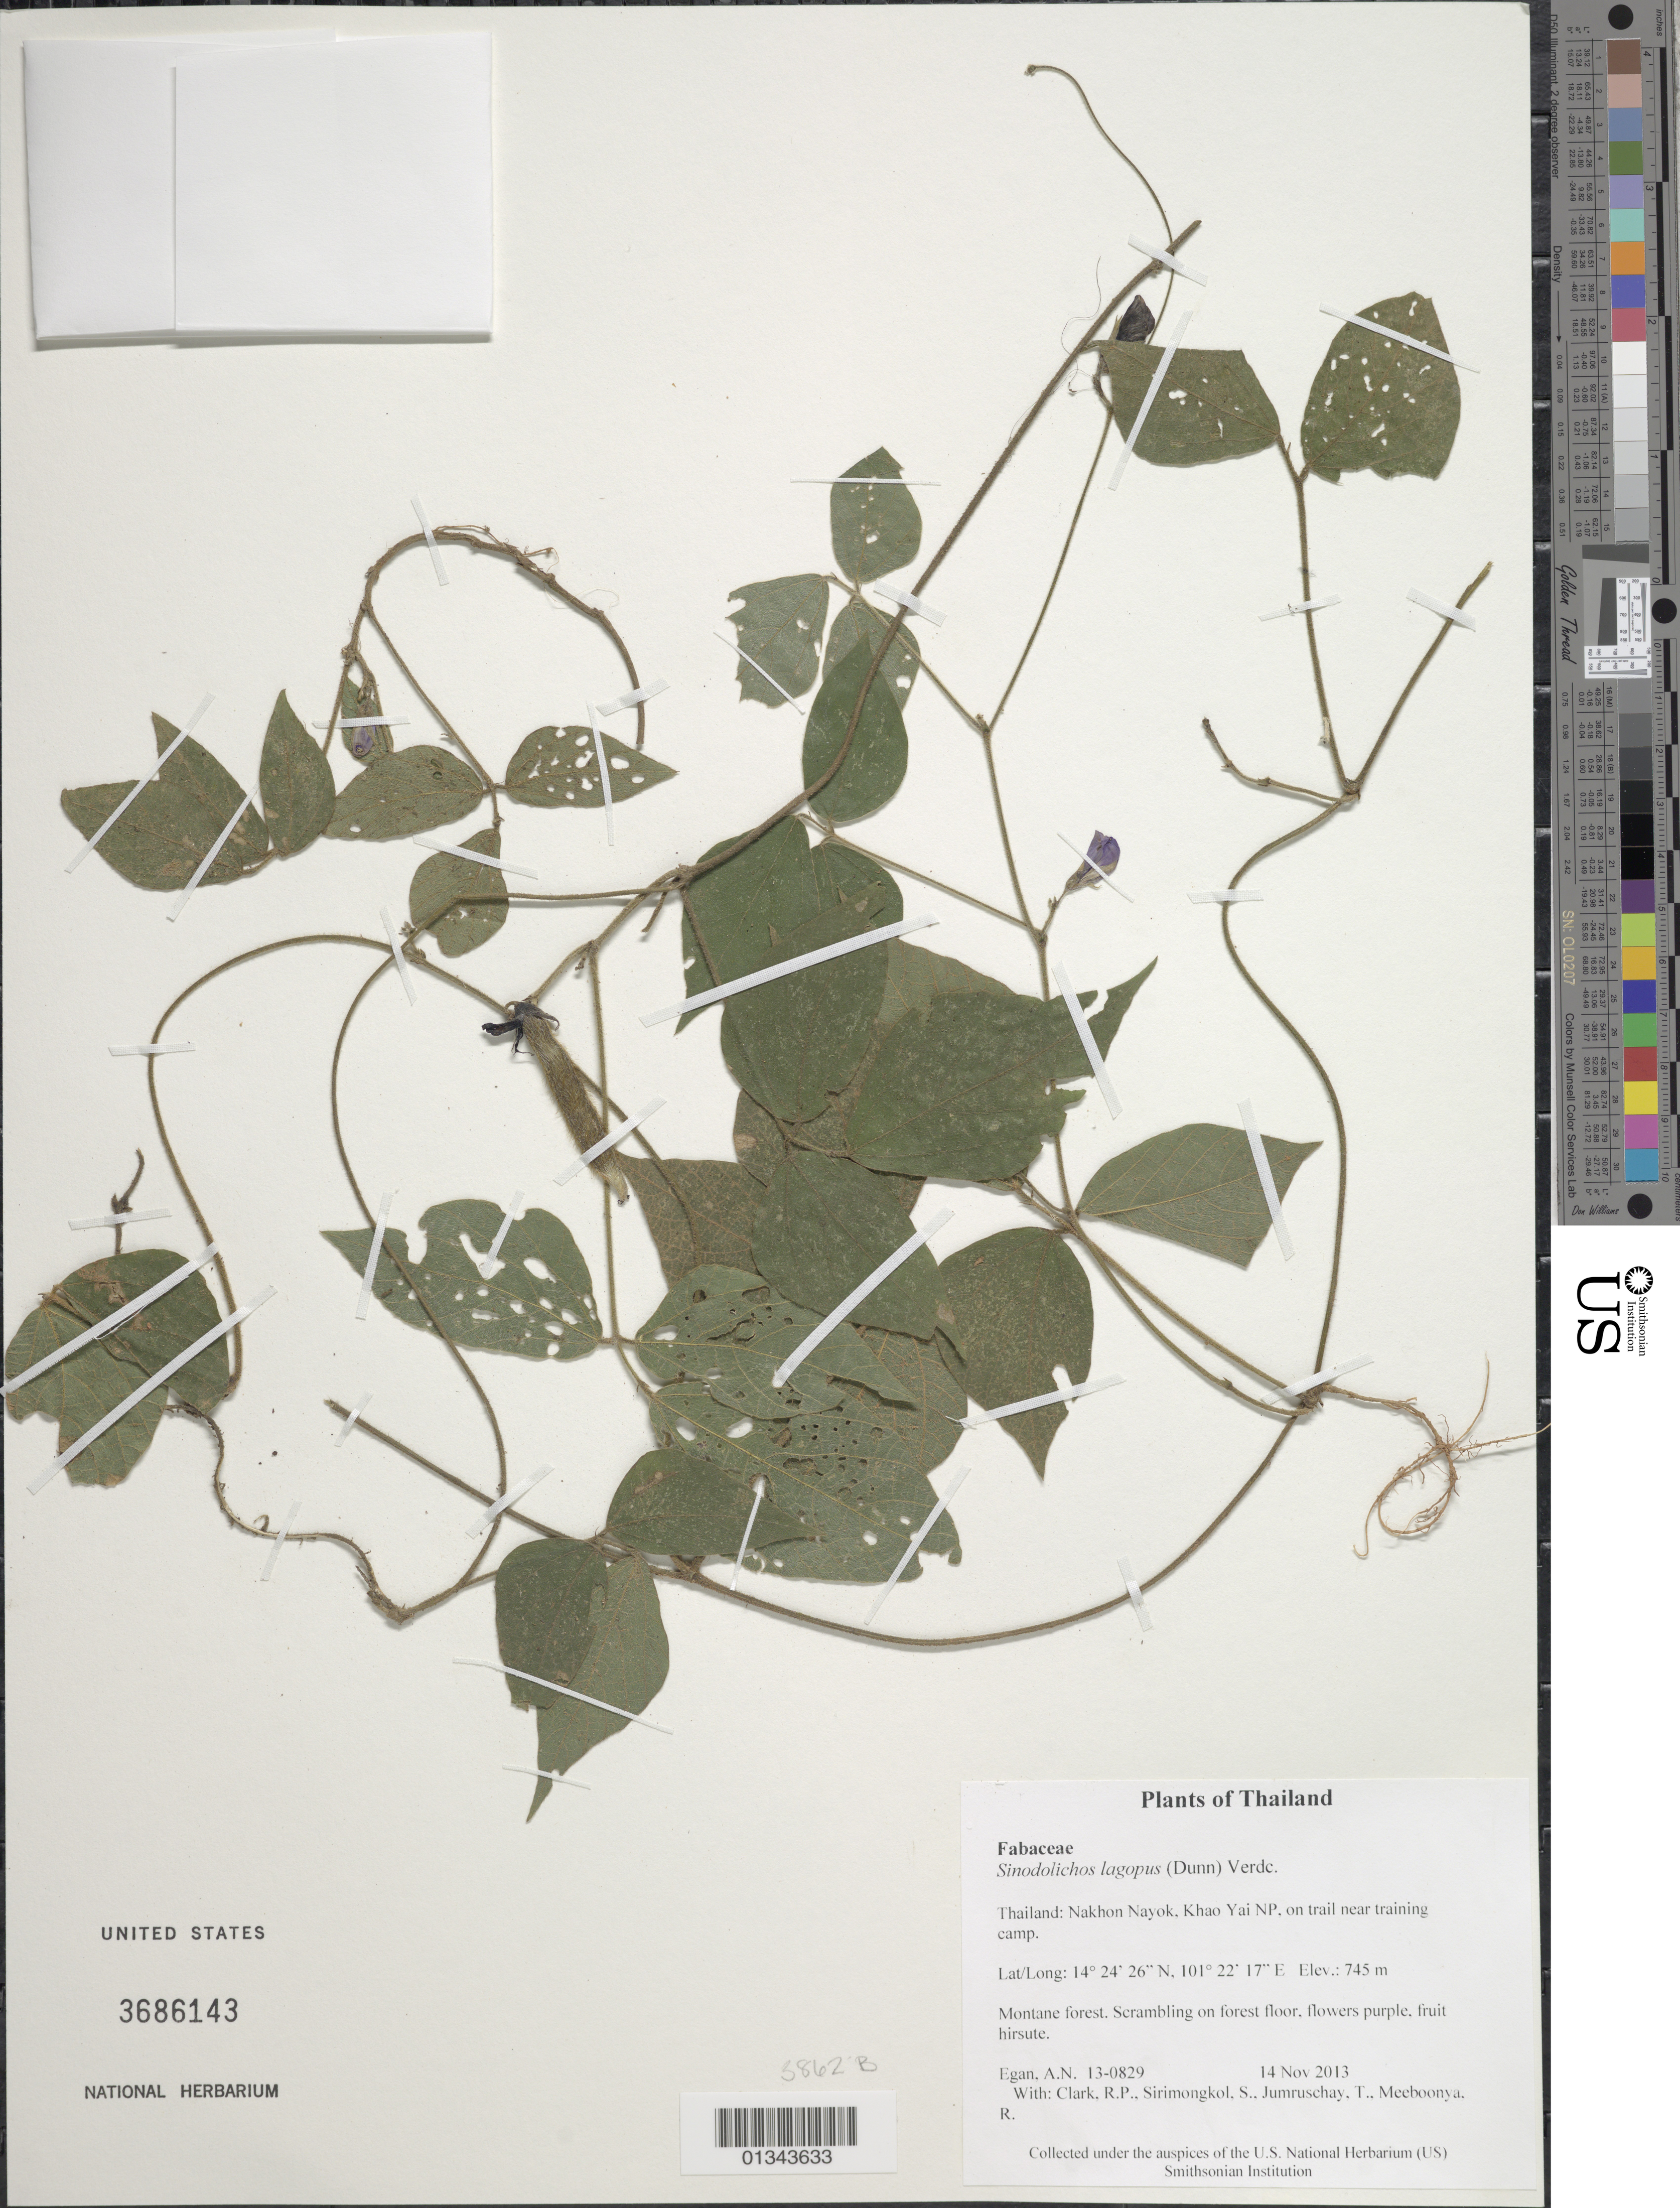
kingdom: Plantae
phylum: Tracheophyta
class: Magnoliopsida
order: Fabales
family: Fabaceae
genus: Sinodolichos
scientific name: Sinodolichos lagopus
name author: (Dunn) Verdc.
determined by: Egan, Ashley N., (US), Smithsonian Institution - National Museum of Natural History (UNITED STATES)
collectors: A. N. Egan, R. P. Clark, S. Sirimongkol, T. Jumruschay & R. Meeboonya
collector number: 13-0829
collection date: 2013-11-14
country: Thailand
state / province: Nakhon Nayok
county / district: Mueang Nakhon Nayok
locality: Khao Yai NP, on trail near training camp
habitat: Montane forest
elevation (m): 745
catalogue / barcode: US 3686143